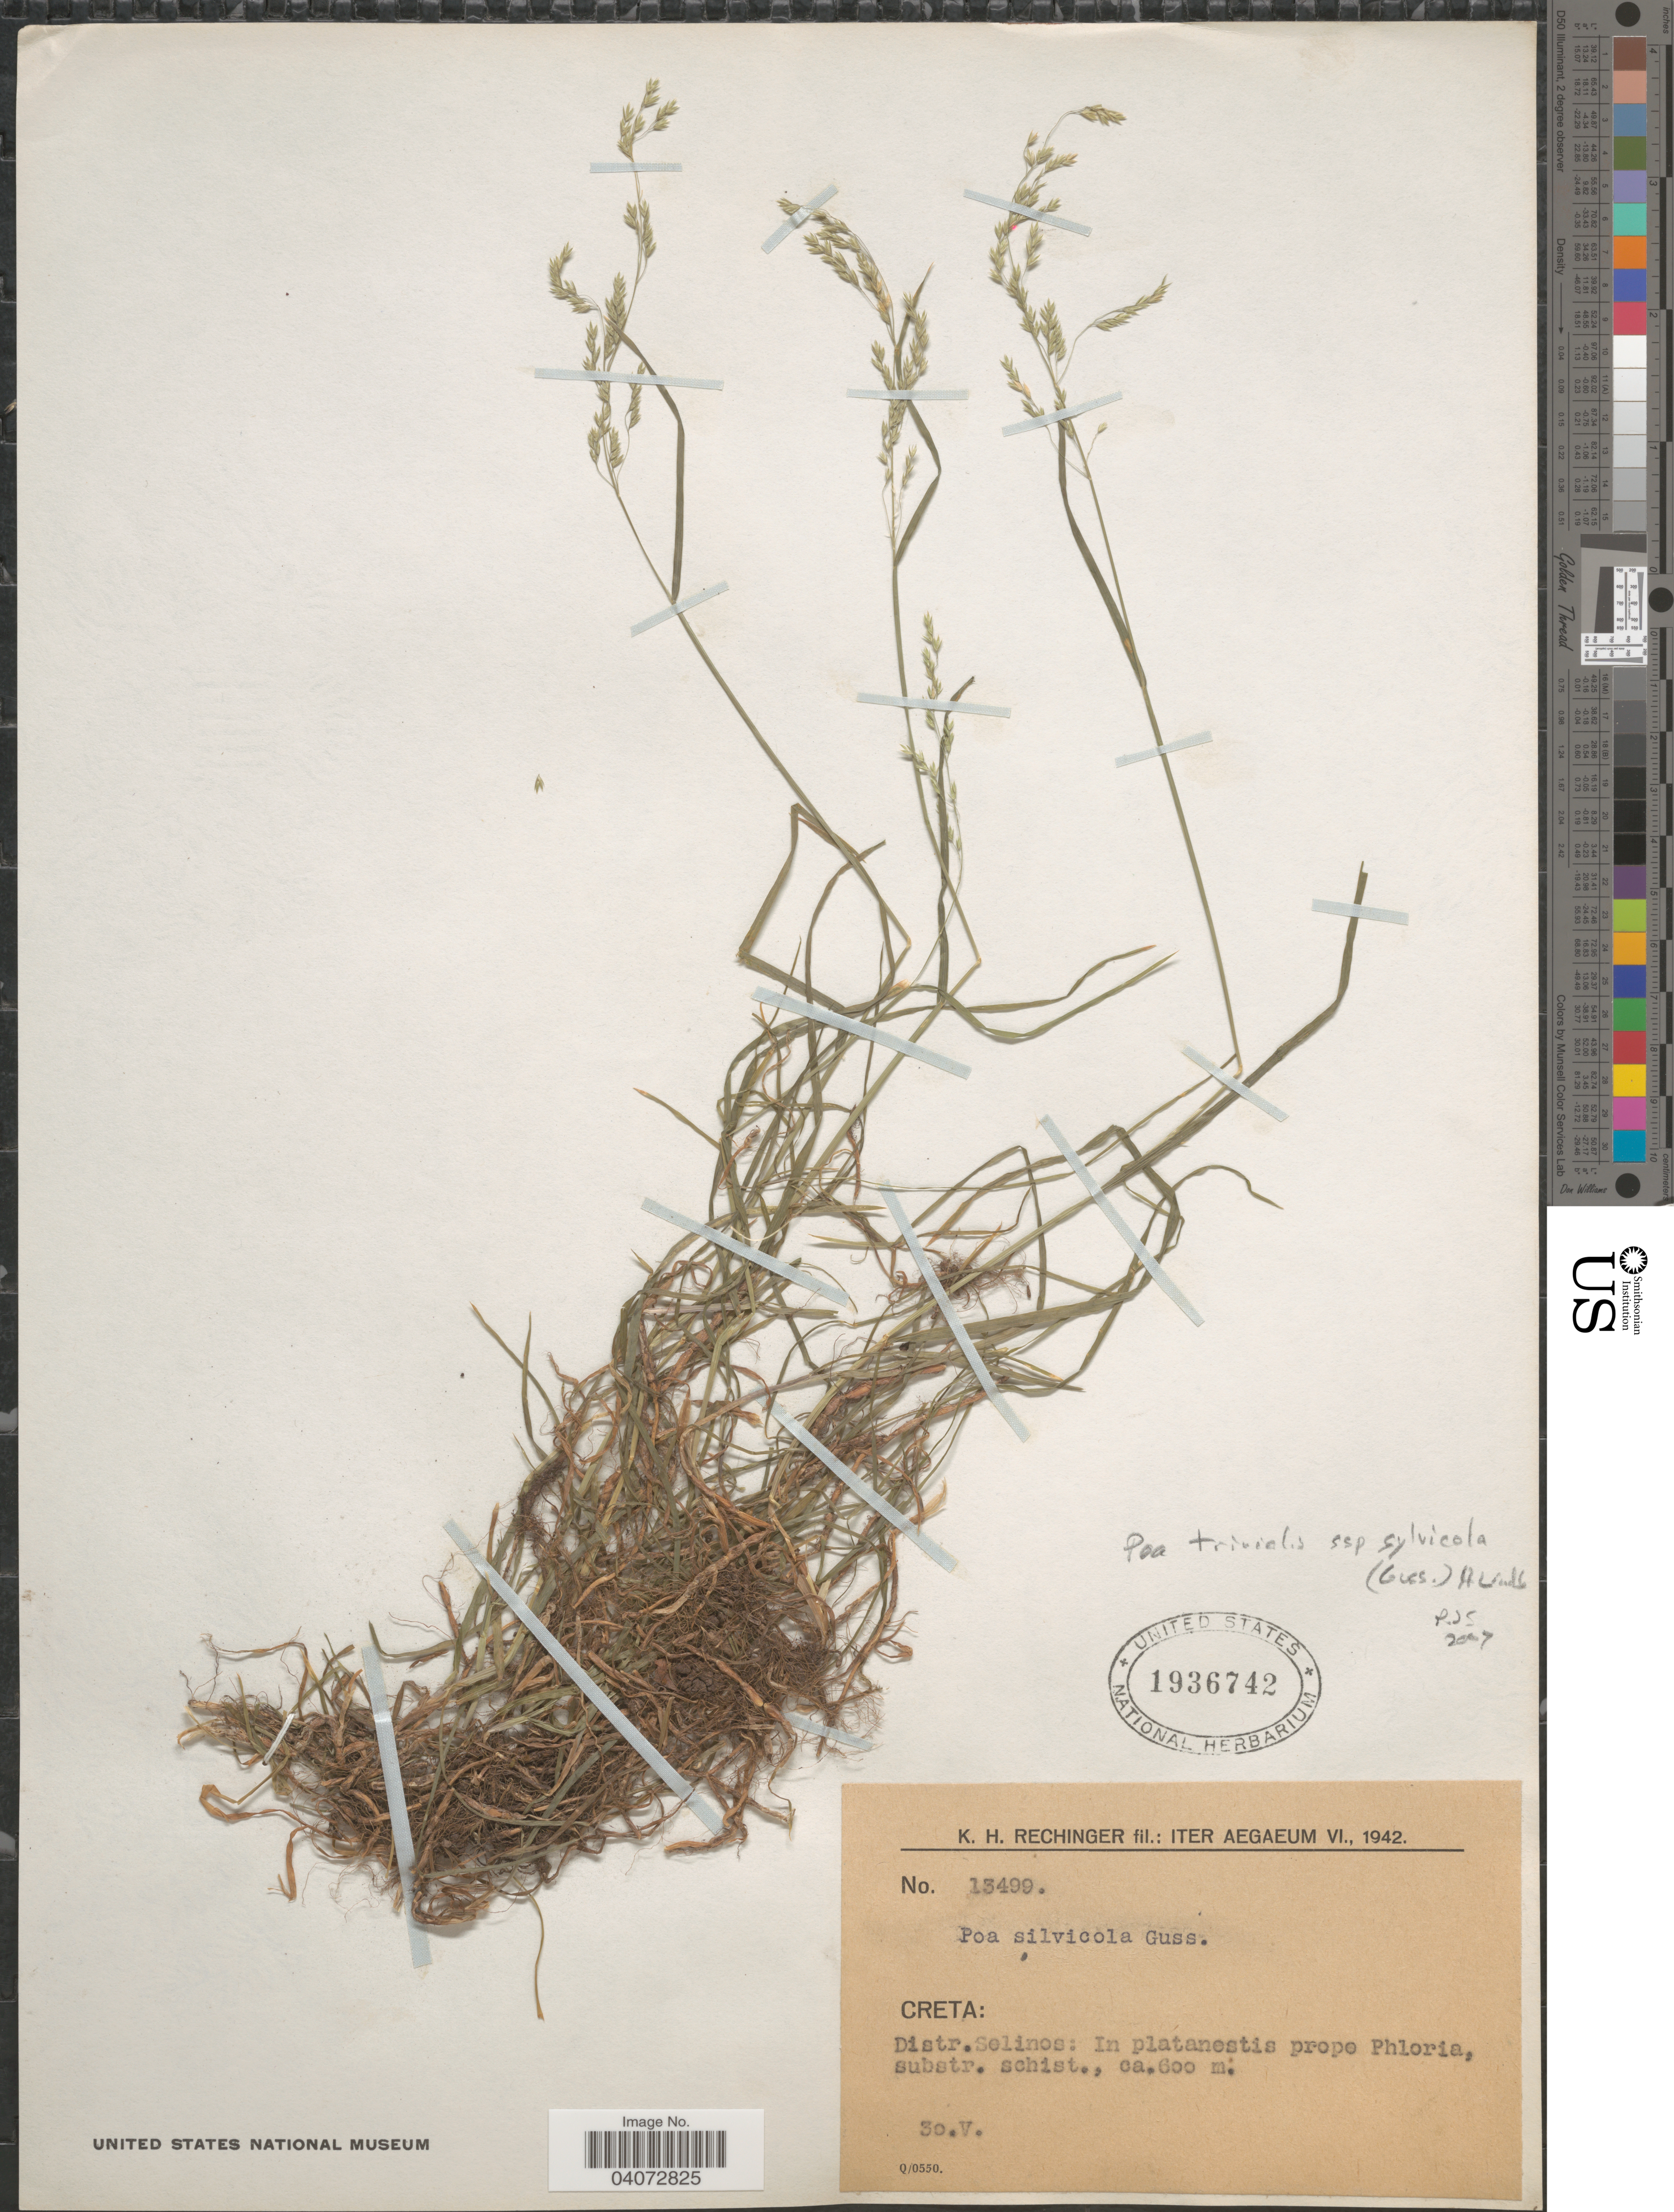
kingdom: Plantae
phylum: Tracheophyta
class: Liliopsida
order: Poales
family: Poaceae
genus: Poa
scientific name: Poa trivialis subsp. sylvicola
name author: (Gussone) H. Lindb.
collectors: K. H. Rechinger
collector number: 13499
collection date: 1942-05-30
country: Greece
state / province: Crete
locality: Iter Aegaeum VI. Creta: Distr. Selinos: In platanestis prope Phloria, substr. schist.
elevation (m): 600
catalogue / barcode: US 1936742